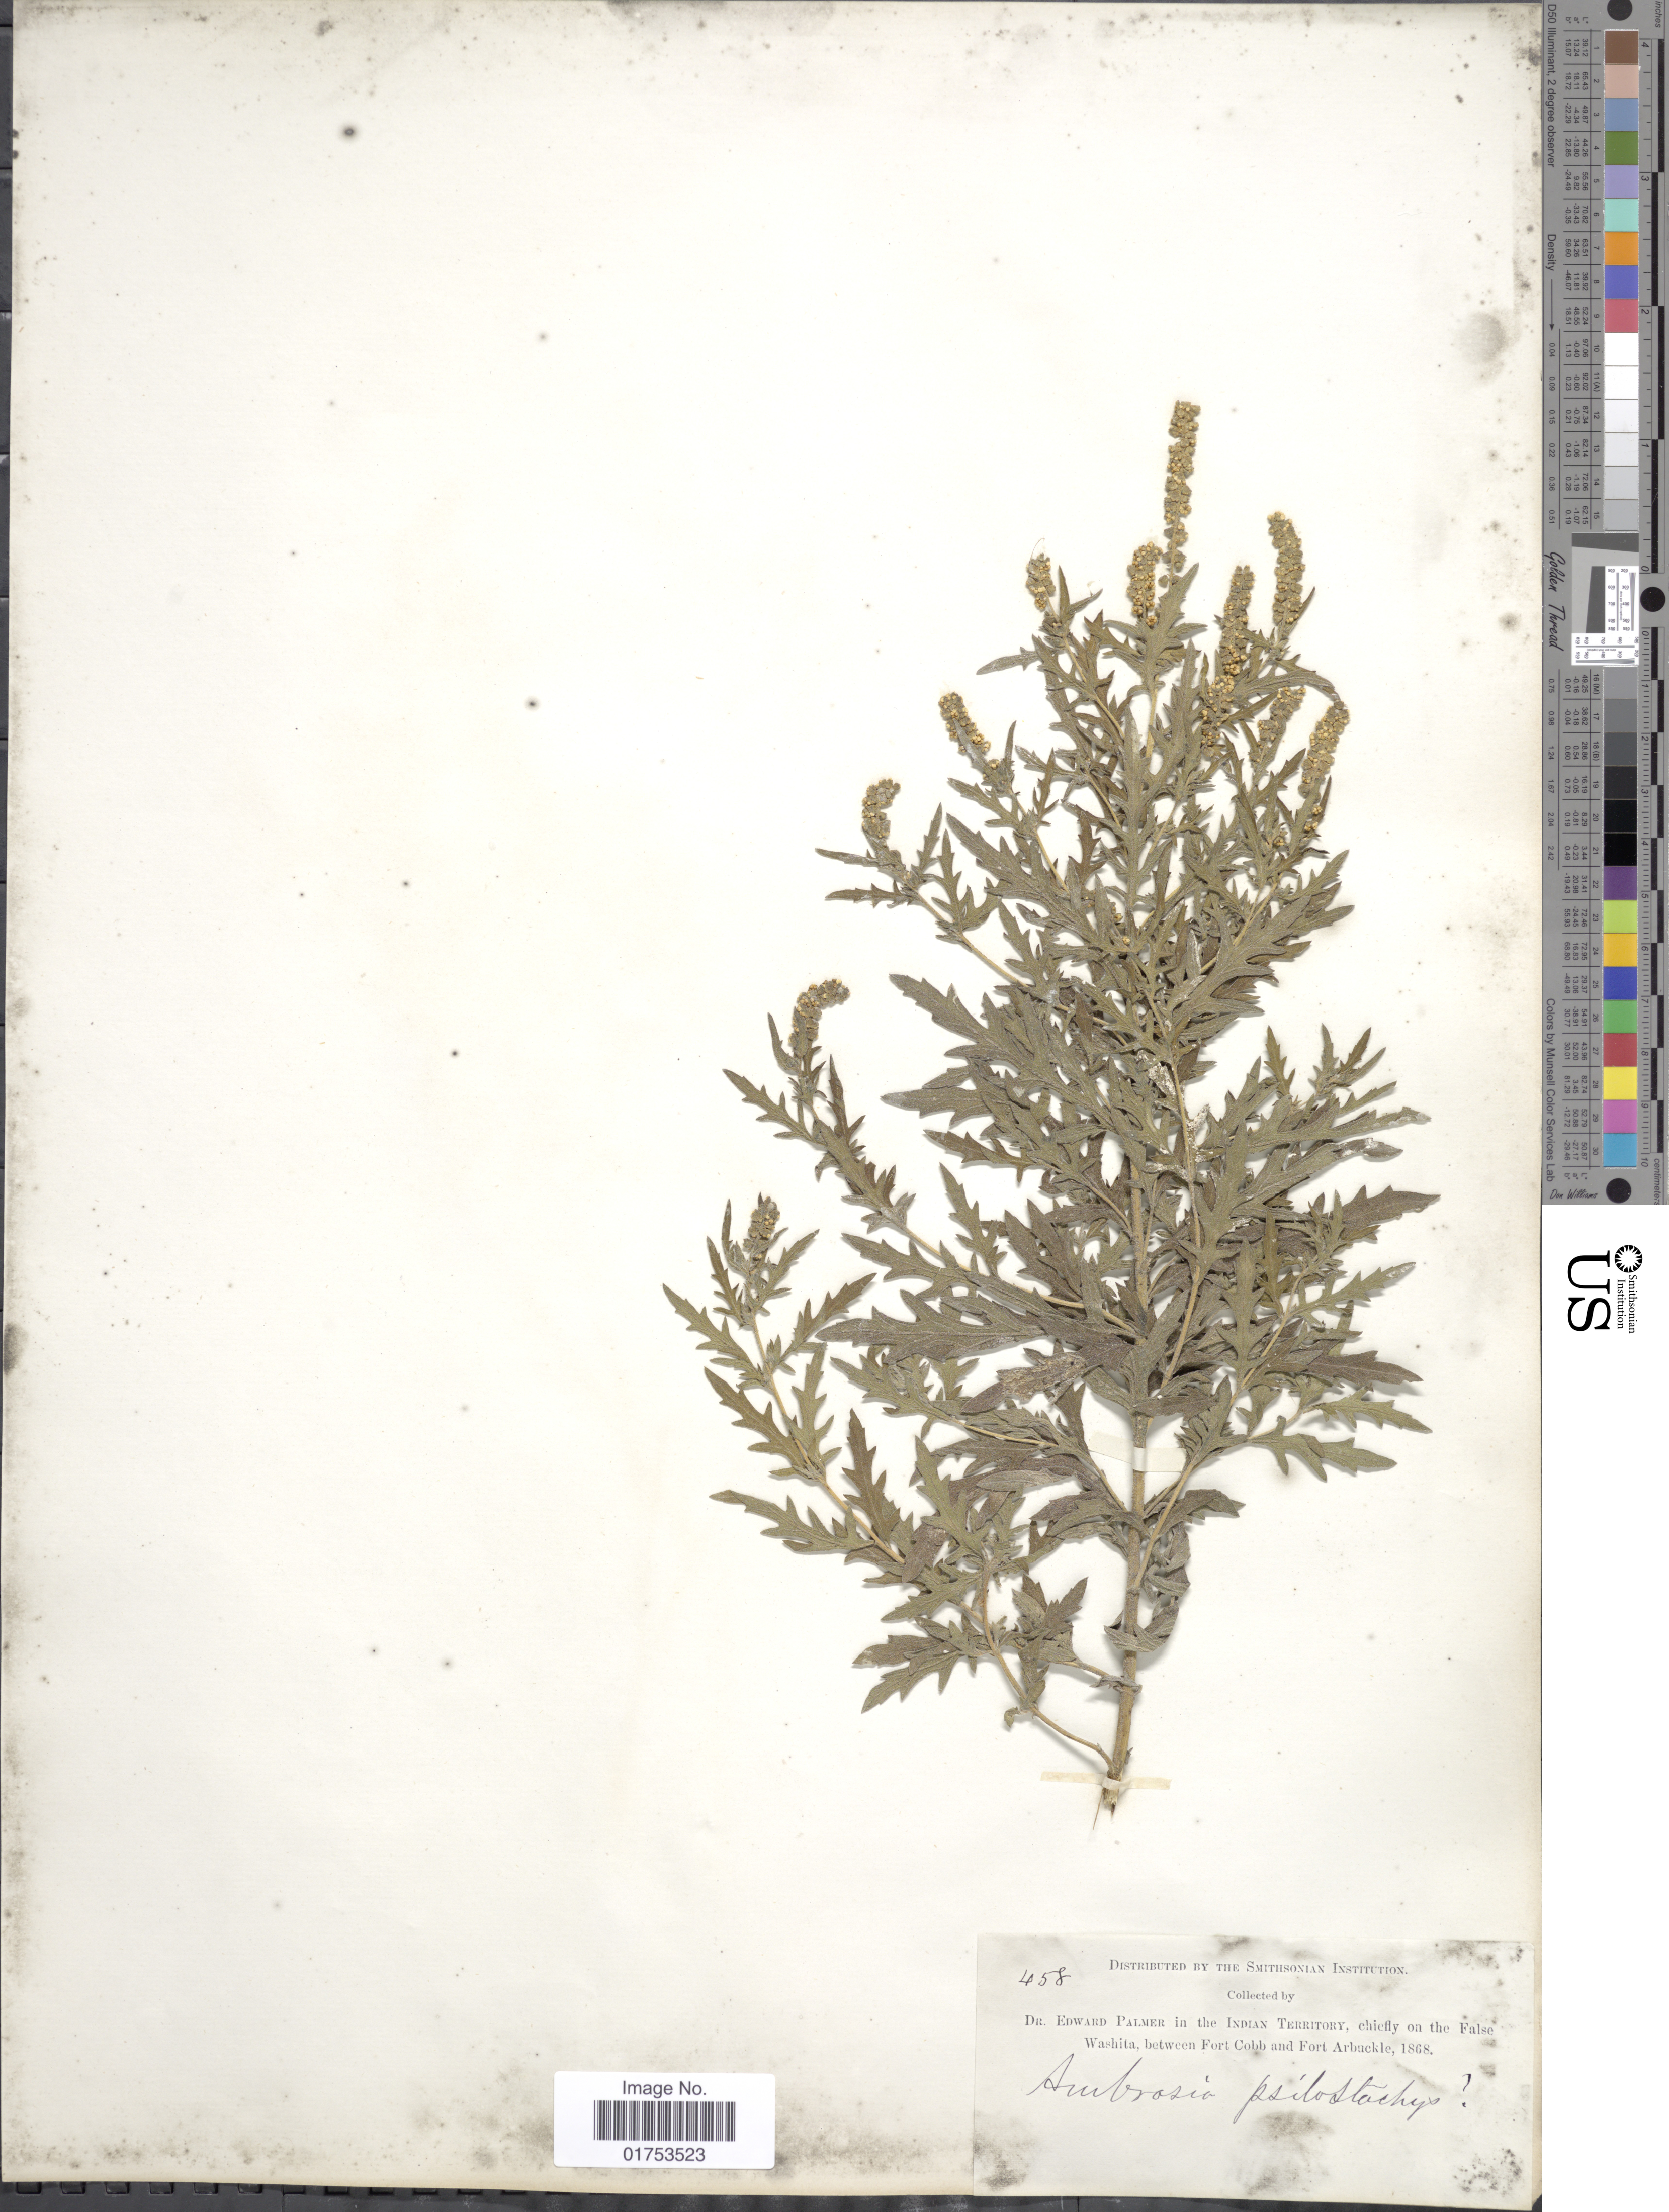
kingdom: Plantae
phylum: Tracheophyta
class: Magnoliopsida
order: Asterales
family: Asteraceae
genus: Ambrosia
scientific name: Ambrosia psilostachya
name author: DC.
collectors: E. Palmer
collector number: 458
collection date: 1868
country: United States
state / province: Oklahoma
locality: Indian Territory, chiefly on the False Washita, between Fort Cobb and Fort Arbuckle